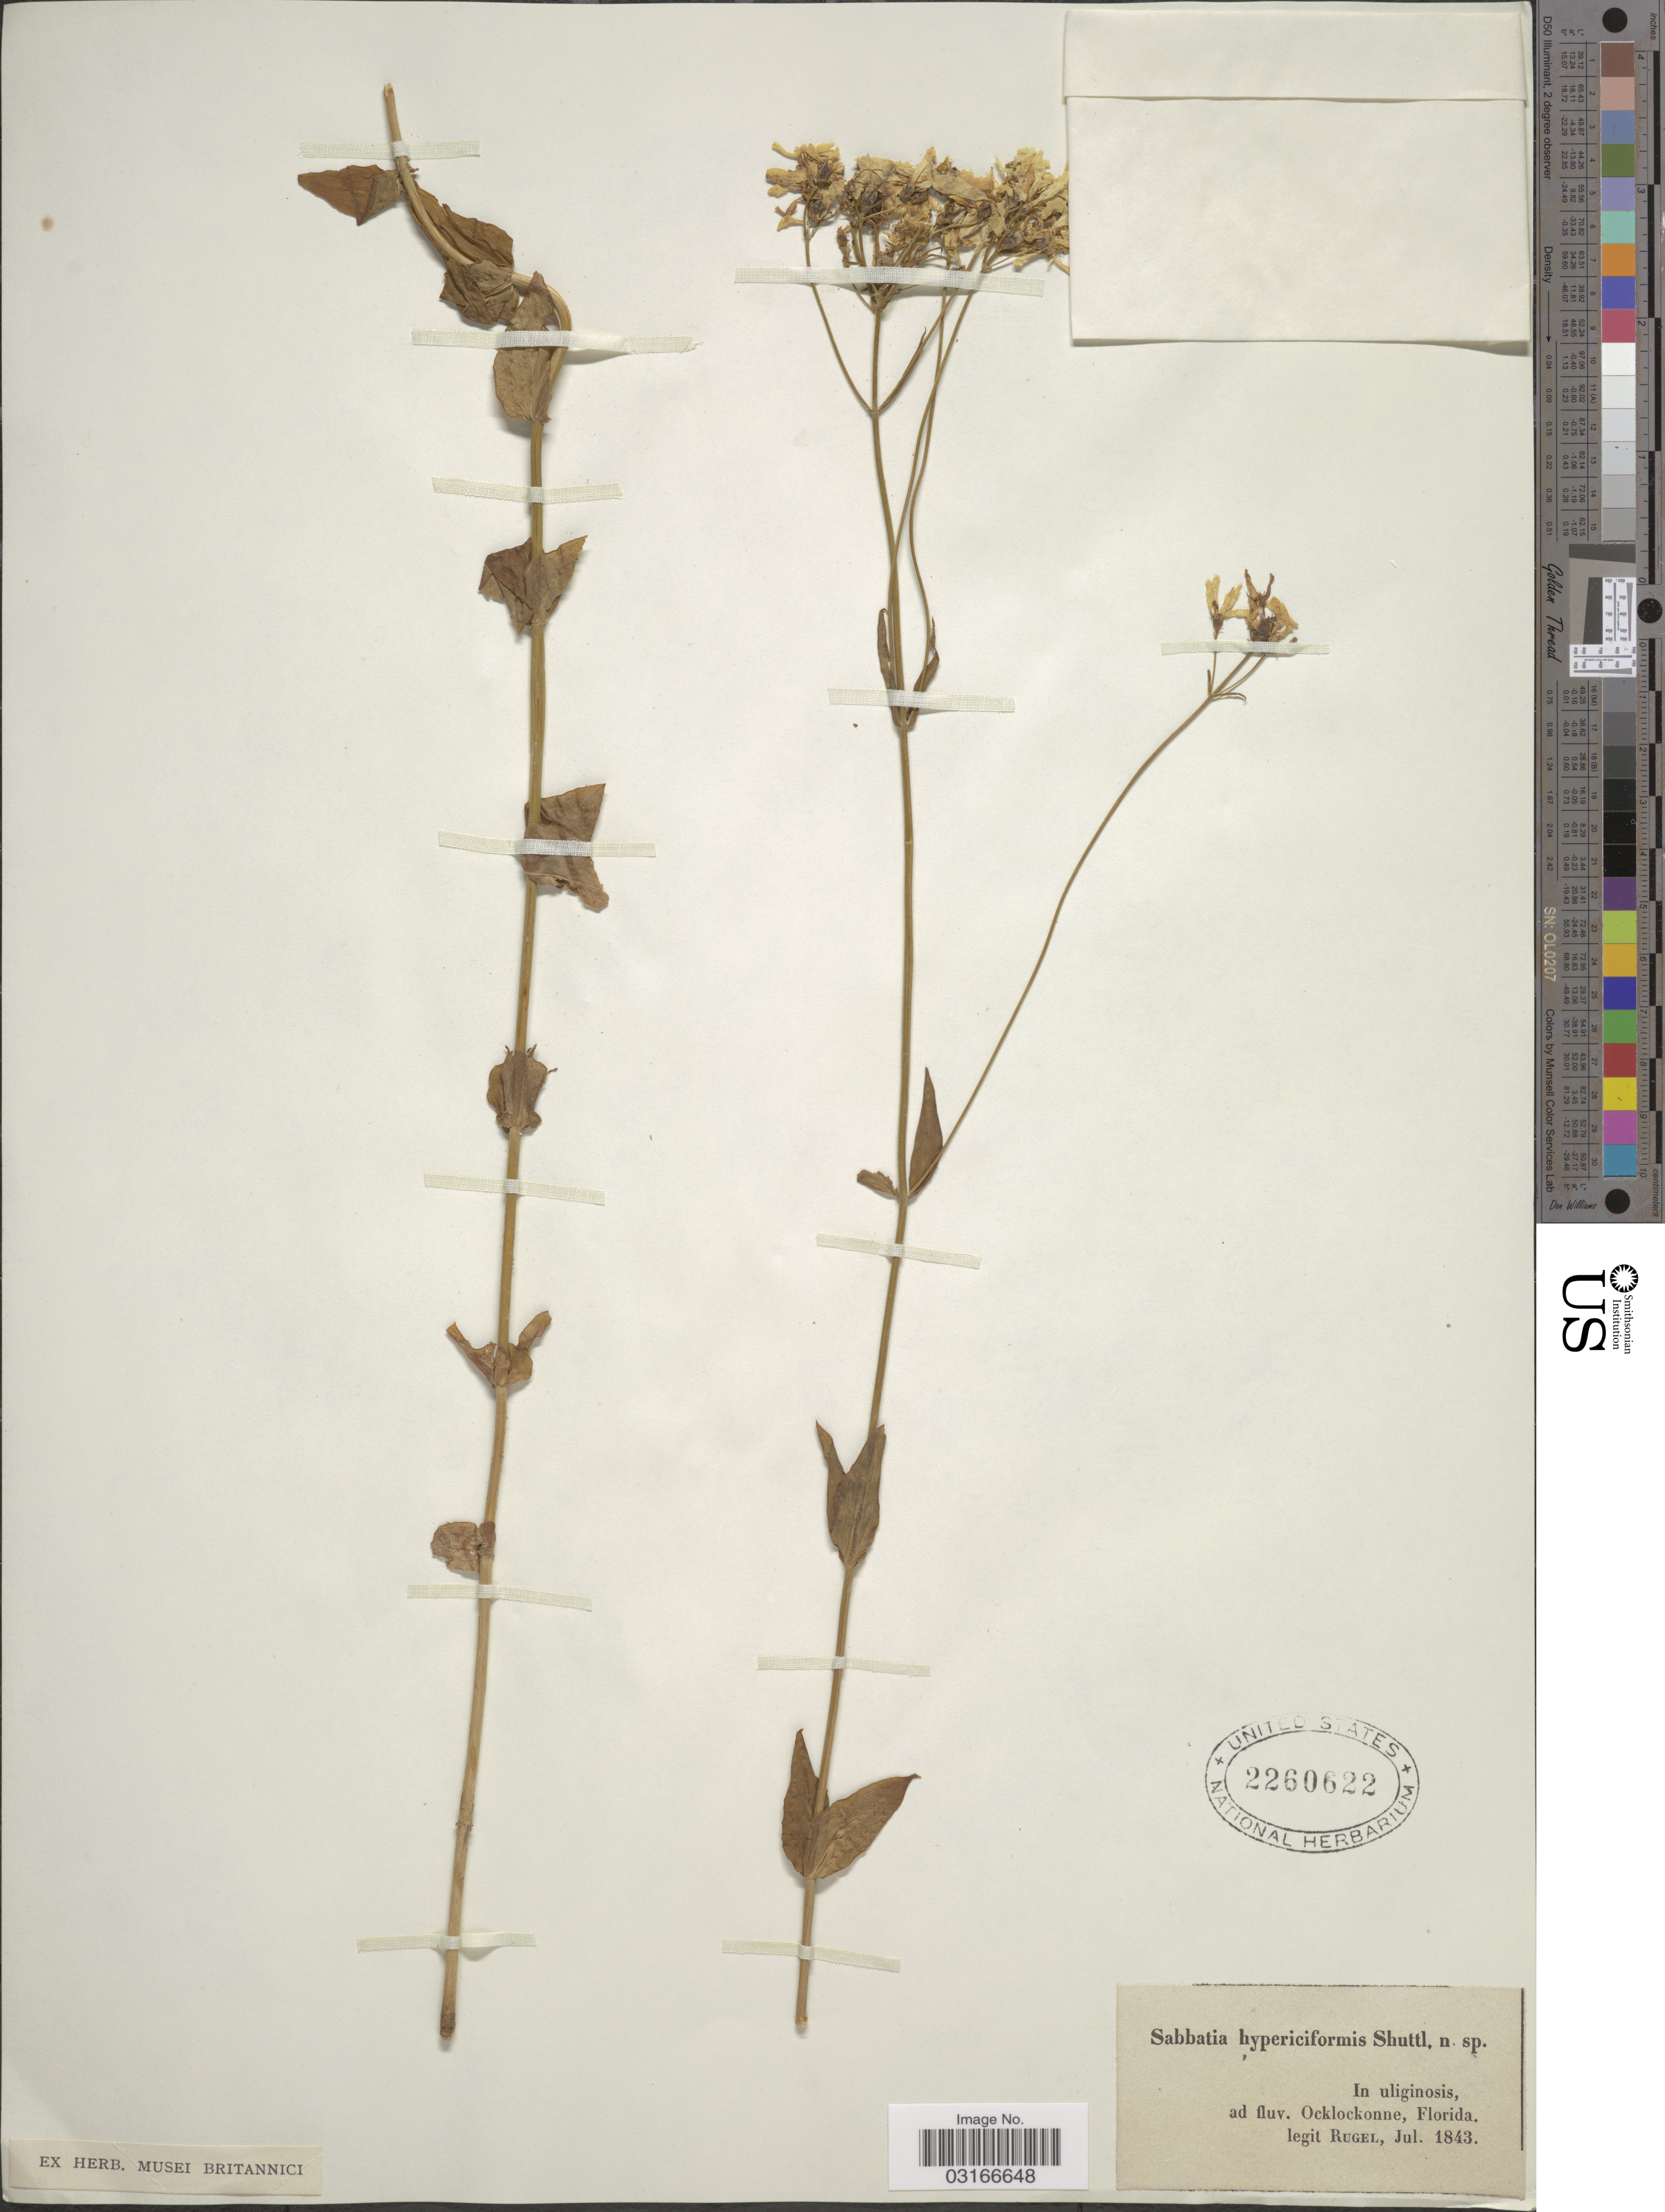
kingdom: Plantae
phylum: Tracheophyta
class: Magnoliopsida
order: Gentianales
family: Gentianaceae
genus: Sabatia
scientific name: Sabatia hypericiformis Shuttlew. sp. nov. ined.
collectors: Rugel, --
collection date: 1843-07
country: United States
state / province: Florida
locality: In uliginosis, ad fluv. Ocklockonne.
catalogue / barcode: US 2260622